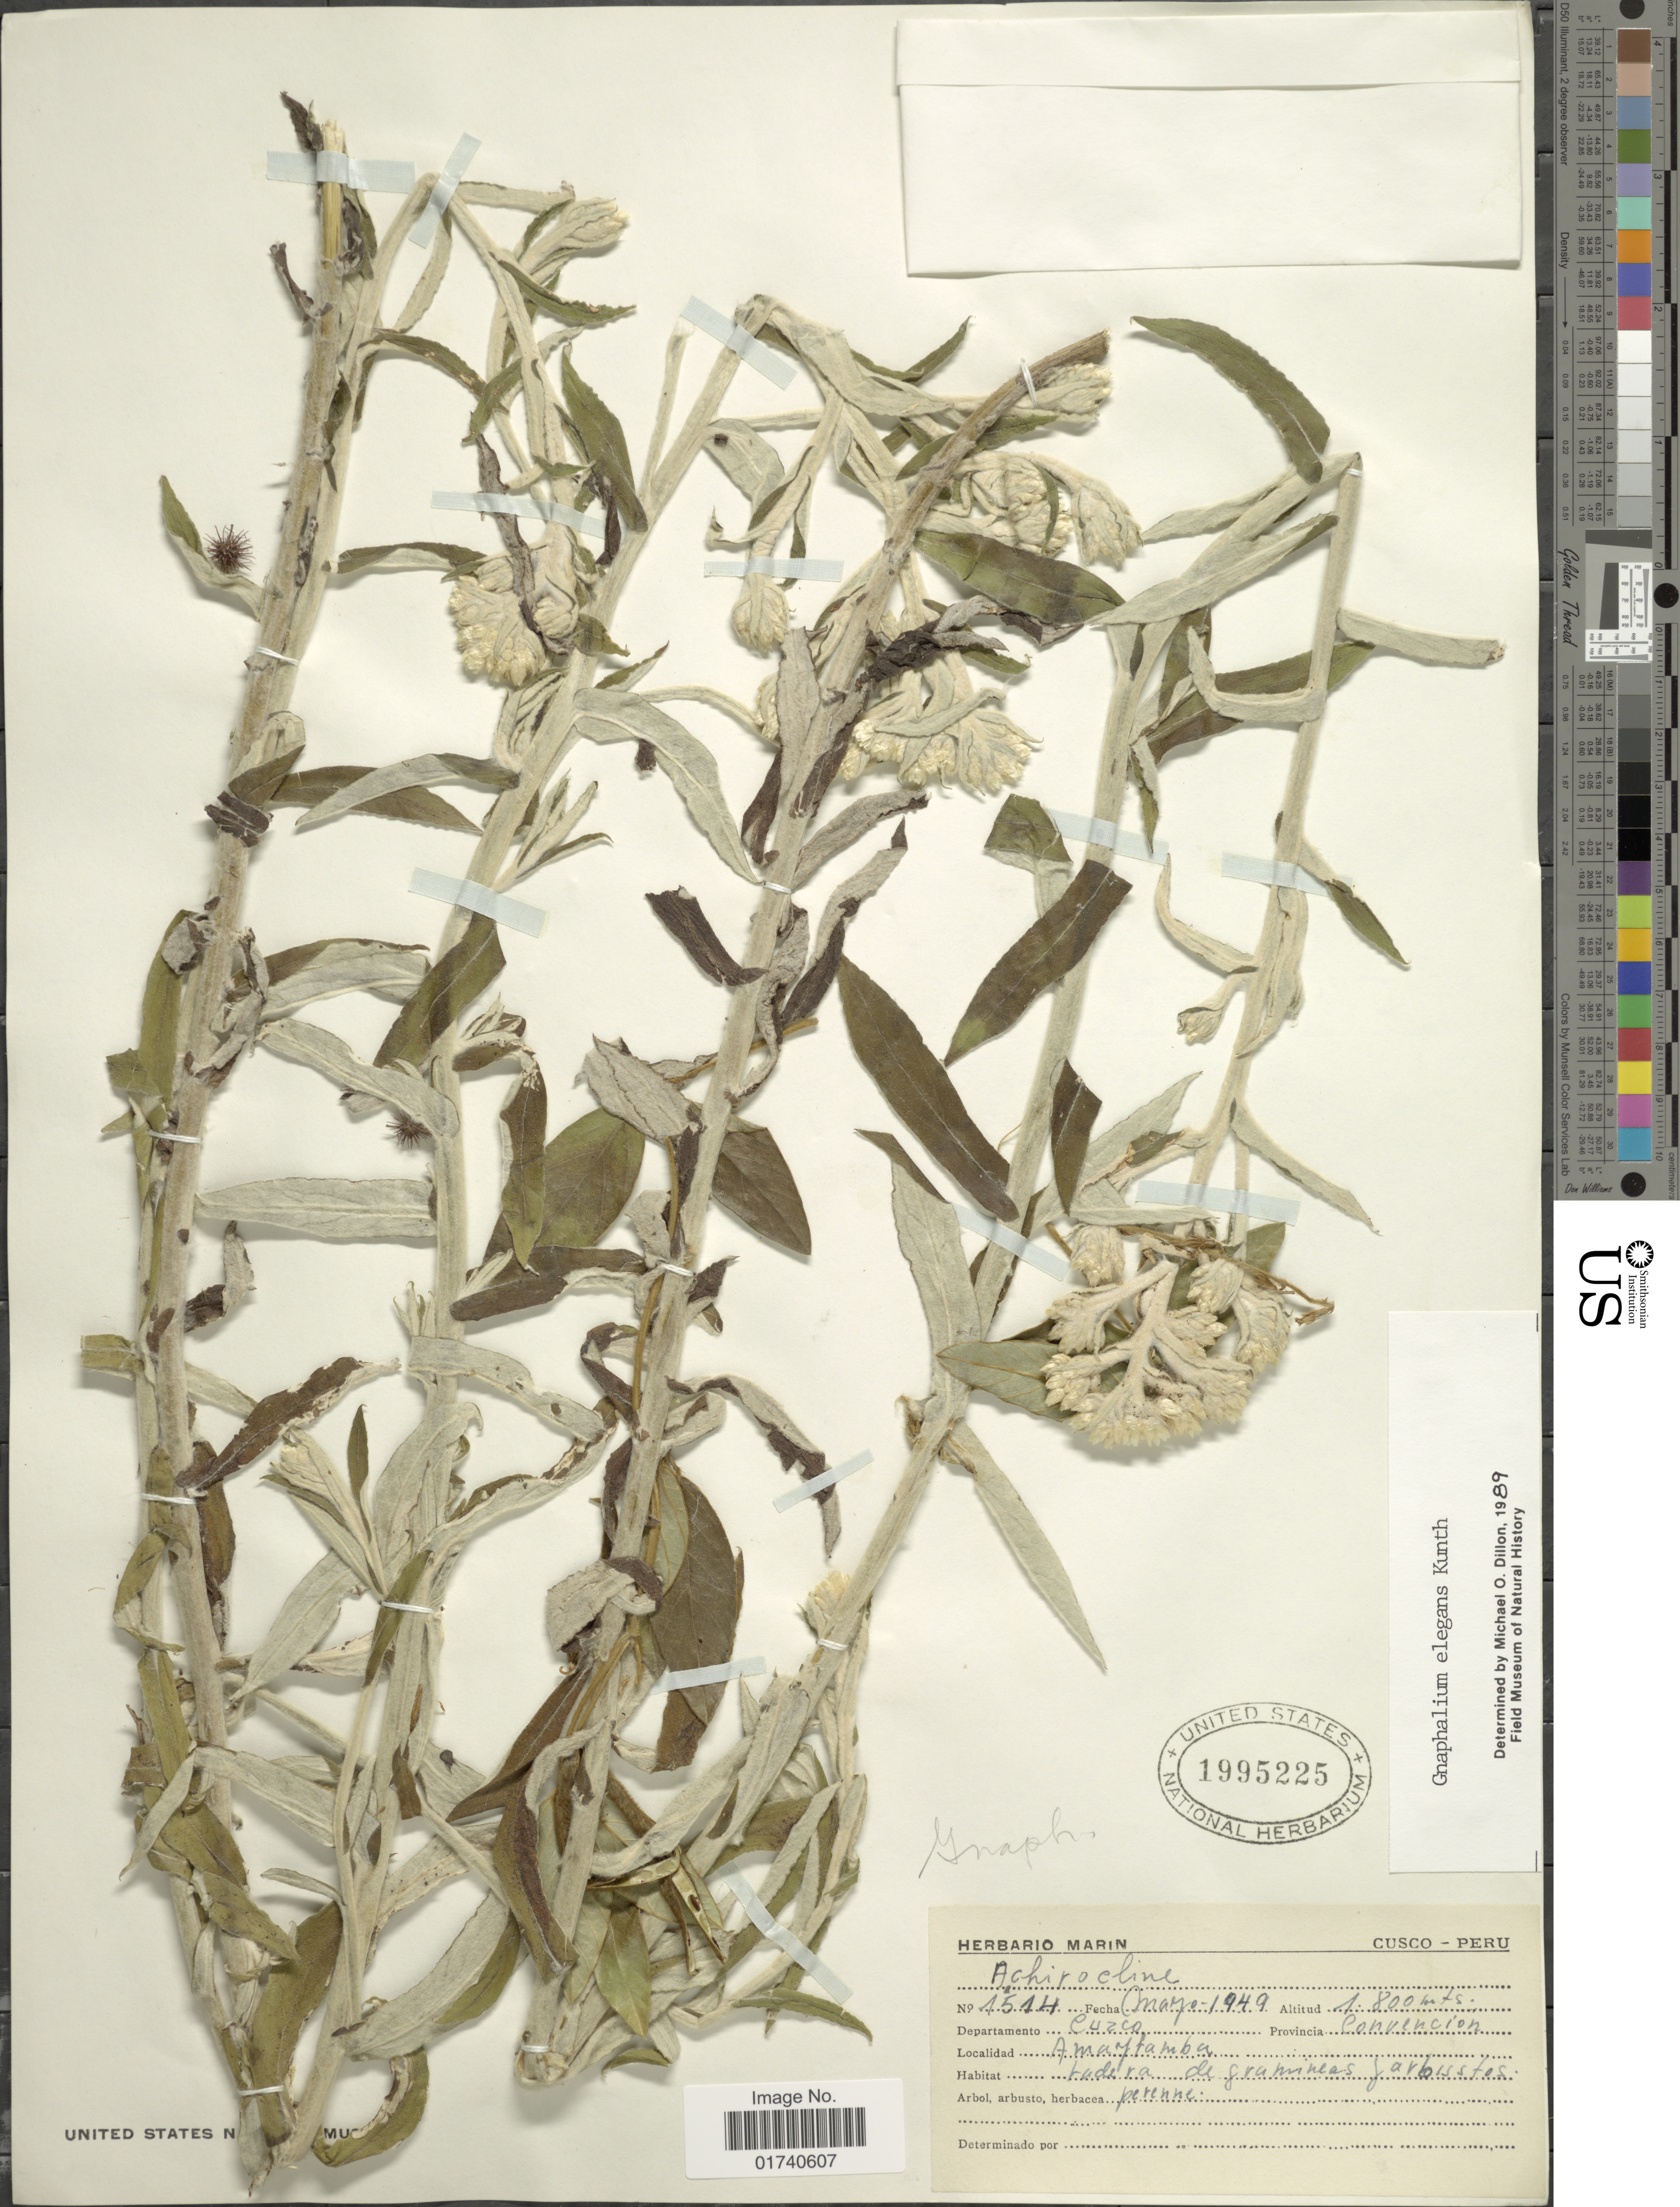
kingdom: Plantae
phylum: Tracheophyta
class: Magnoliopsida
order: Asterales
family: Asteraceae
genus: Pseudognaphalium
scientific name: Pseudognaphalium elegans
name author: (Kunth) Kartesz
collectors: ex herb. Marin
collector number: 1514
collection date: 1949-05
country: Peru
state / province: Cusco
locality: Departamento Cuzco. Provincia Convencion. Ayatamba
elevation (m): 1800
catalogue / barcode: US 1995225